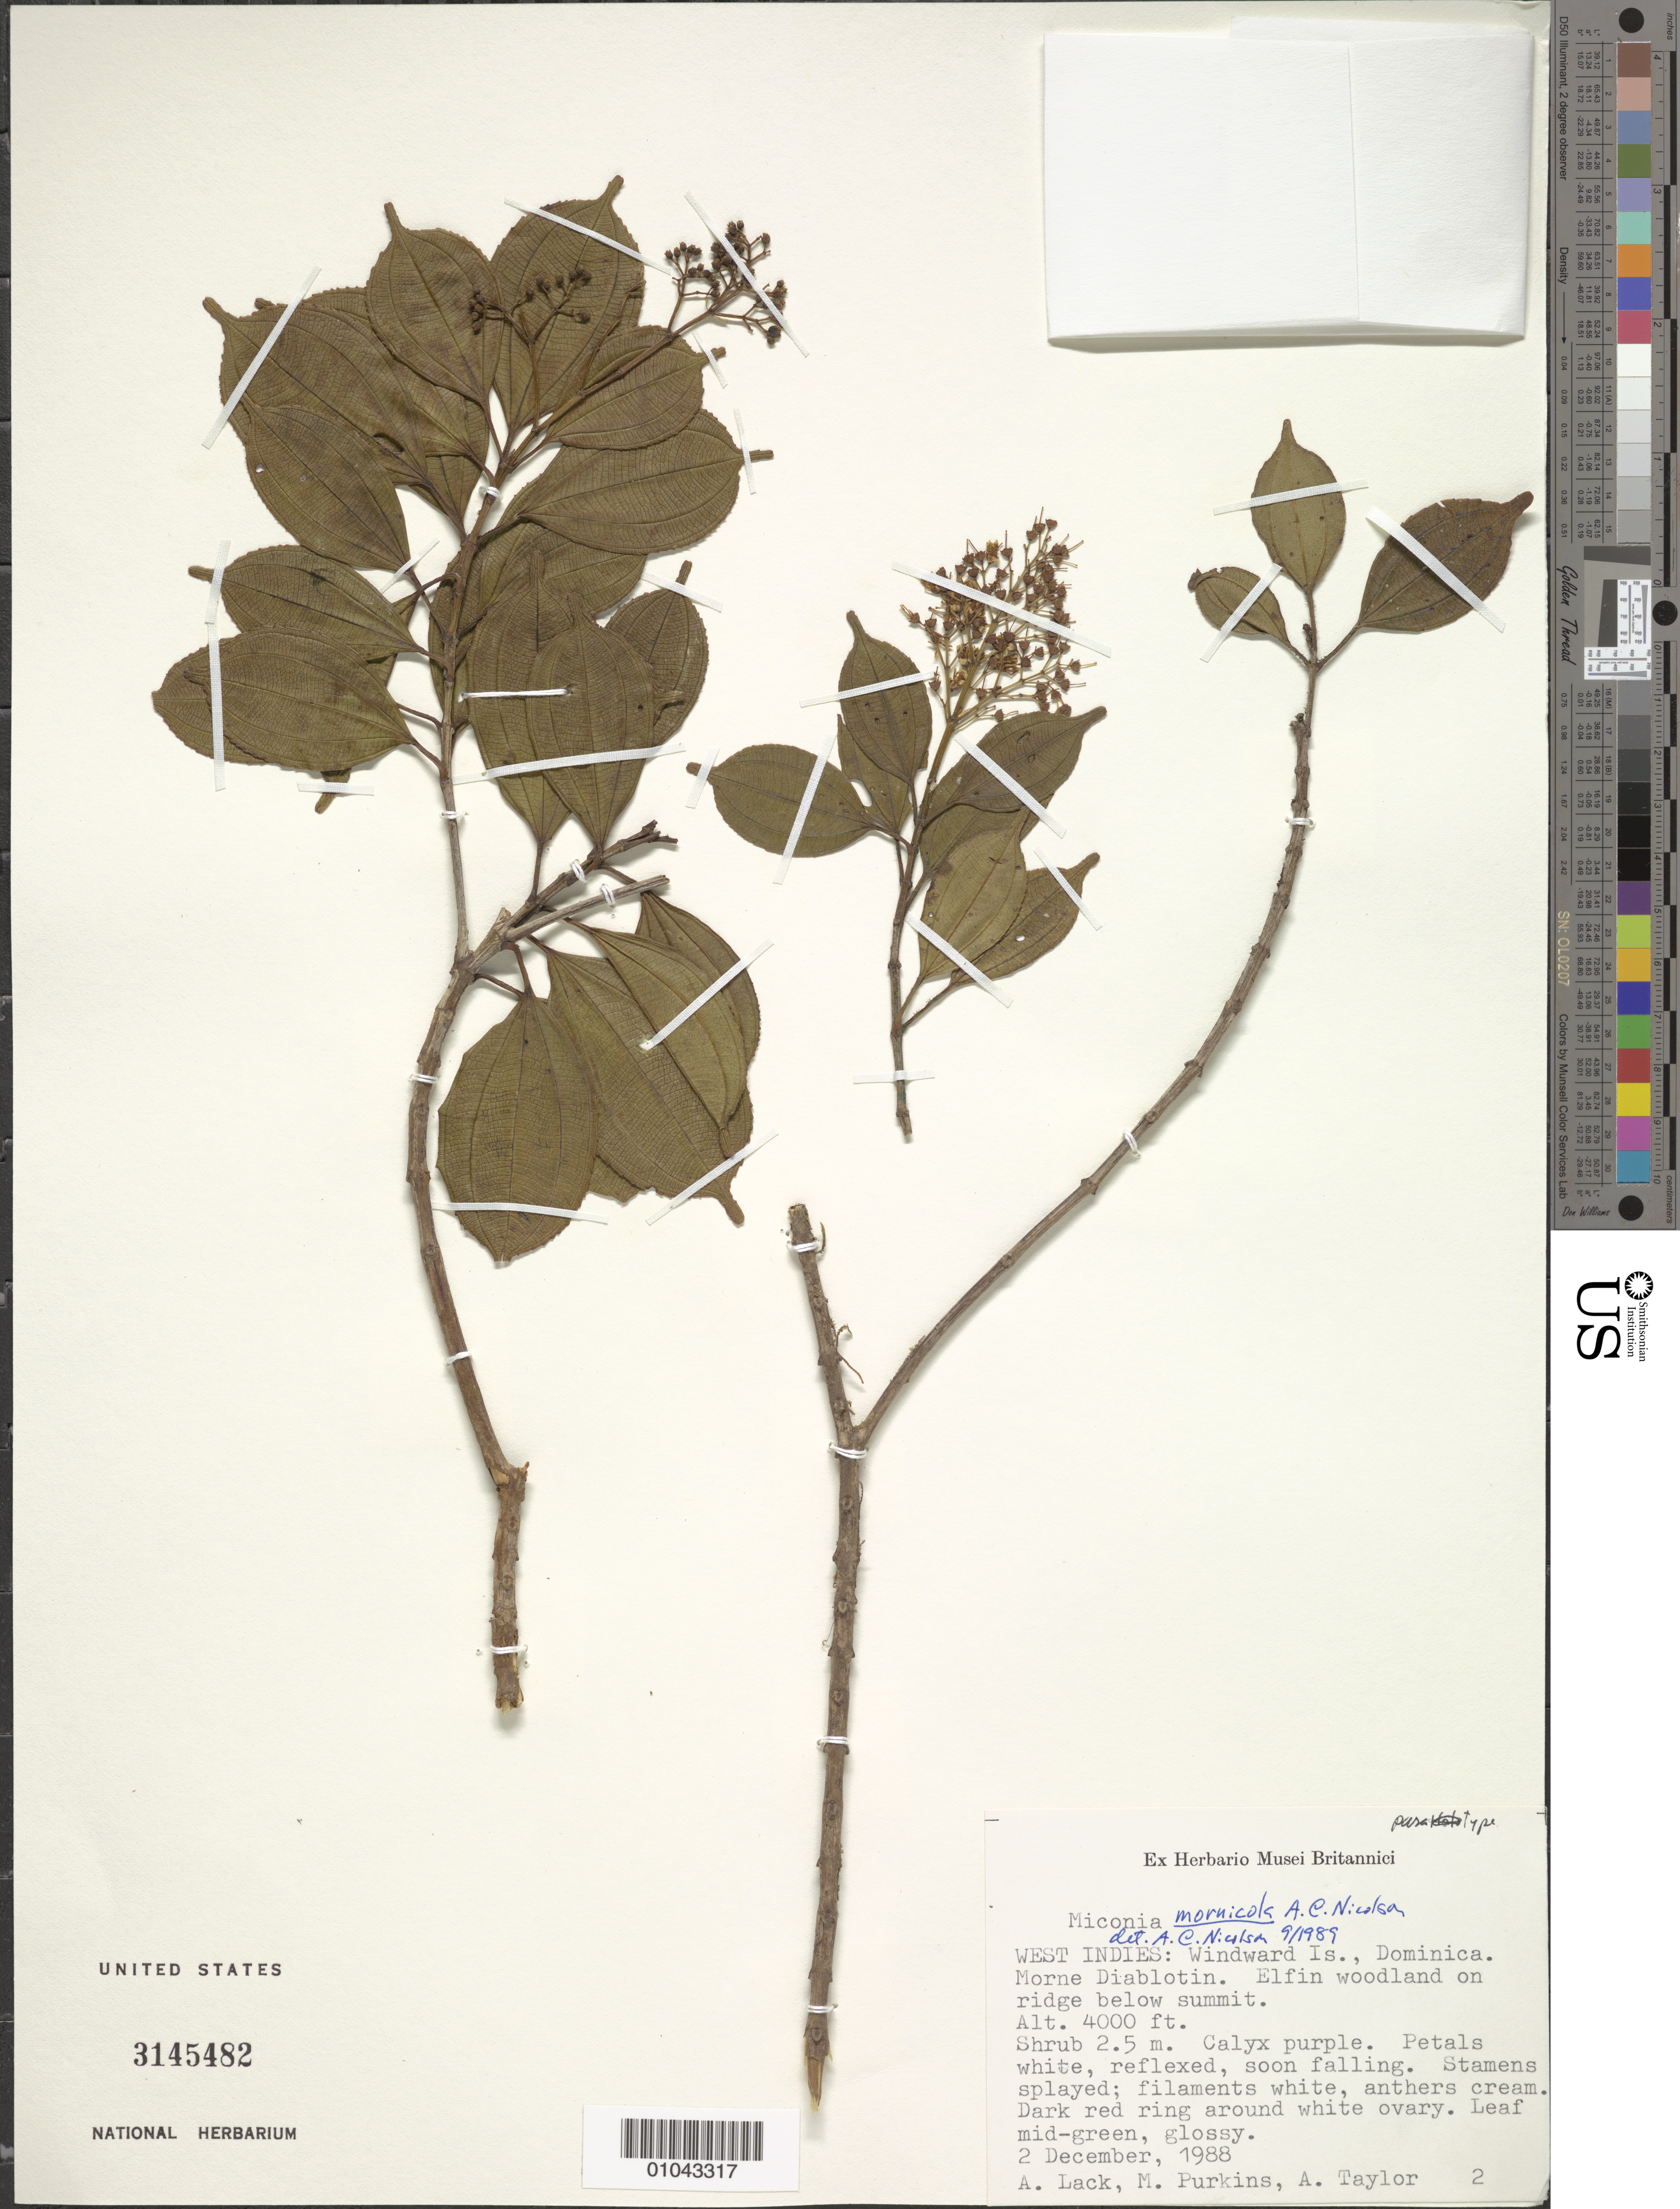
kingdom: Plantae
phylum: Tracheophyta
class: Magnoliopsida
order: Myrtales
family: Melastomataceae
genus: Miconia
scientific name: Miconia mornicola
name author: A.C. Nicolson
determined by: Nicolson, Alice C.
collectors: A. Lack, M. Purkins & A. Taylor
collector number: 2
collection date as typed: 02 Dec 1988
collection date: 1988-12-02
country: Dominica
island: Dominica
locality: Morne Diablotin, ridge below summit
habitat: Elfin woodland on ridge below summit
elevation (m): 1219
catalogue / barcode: US 3145482